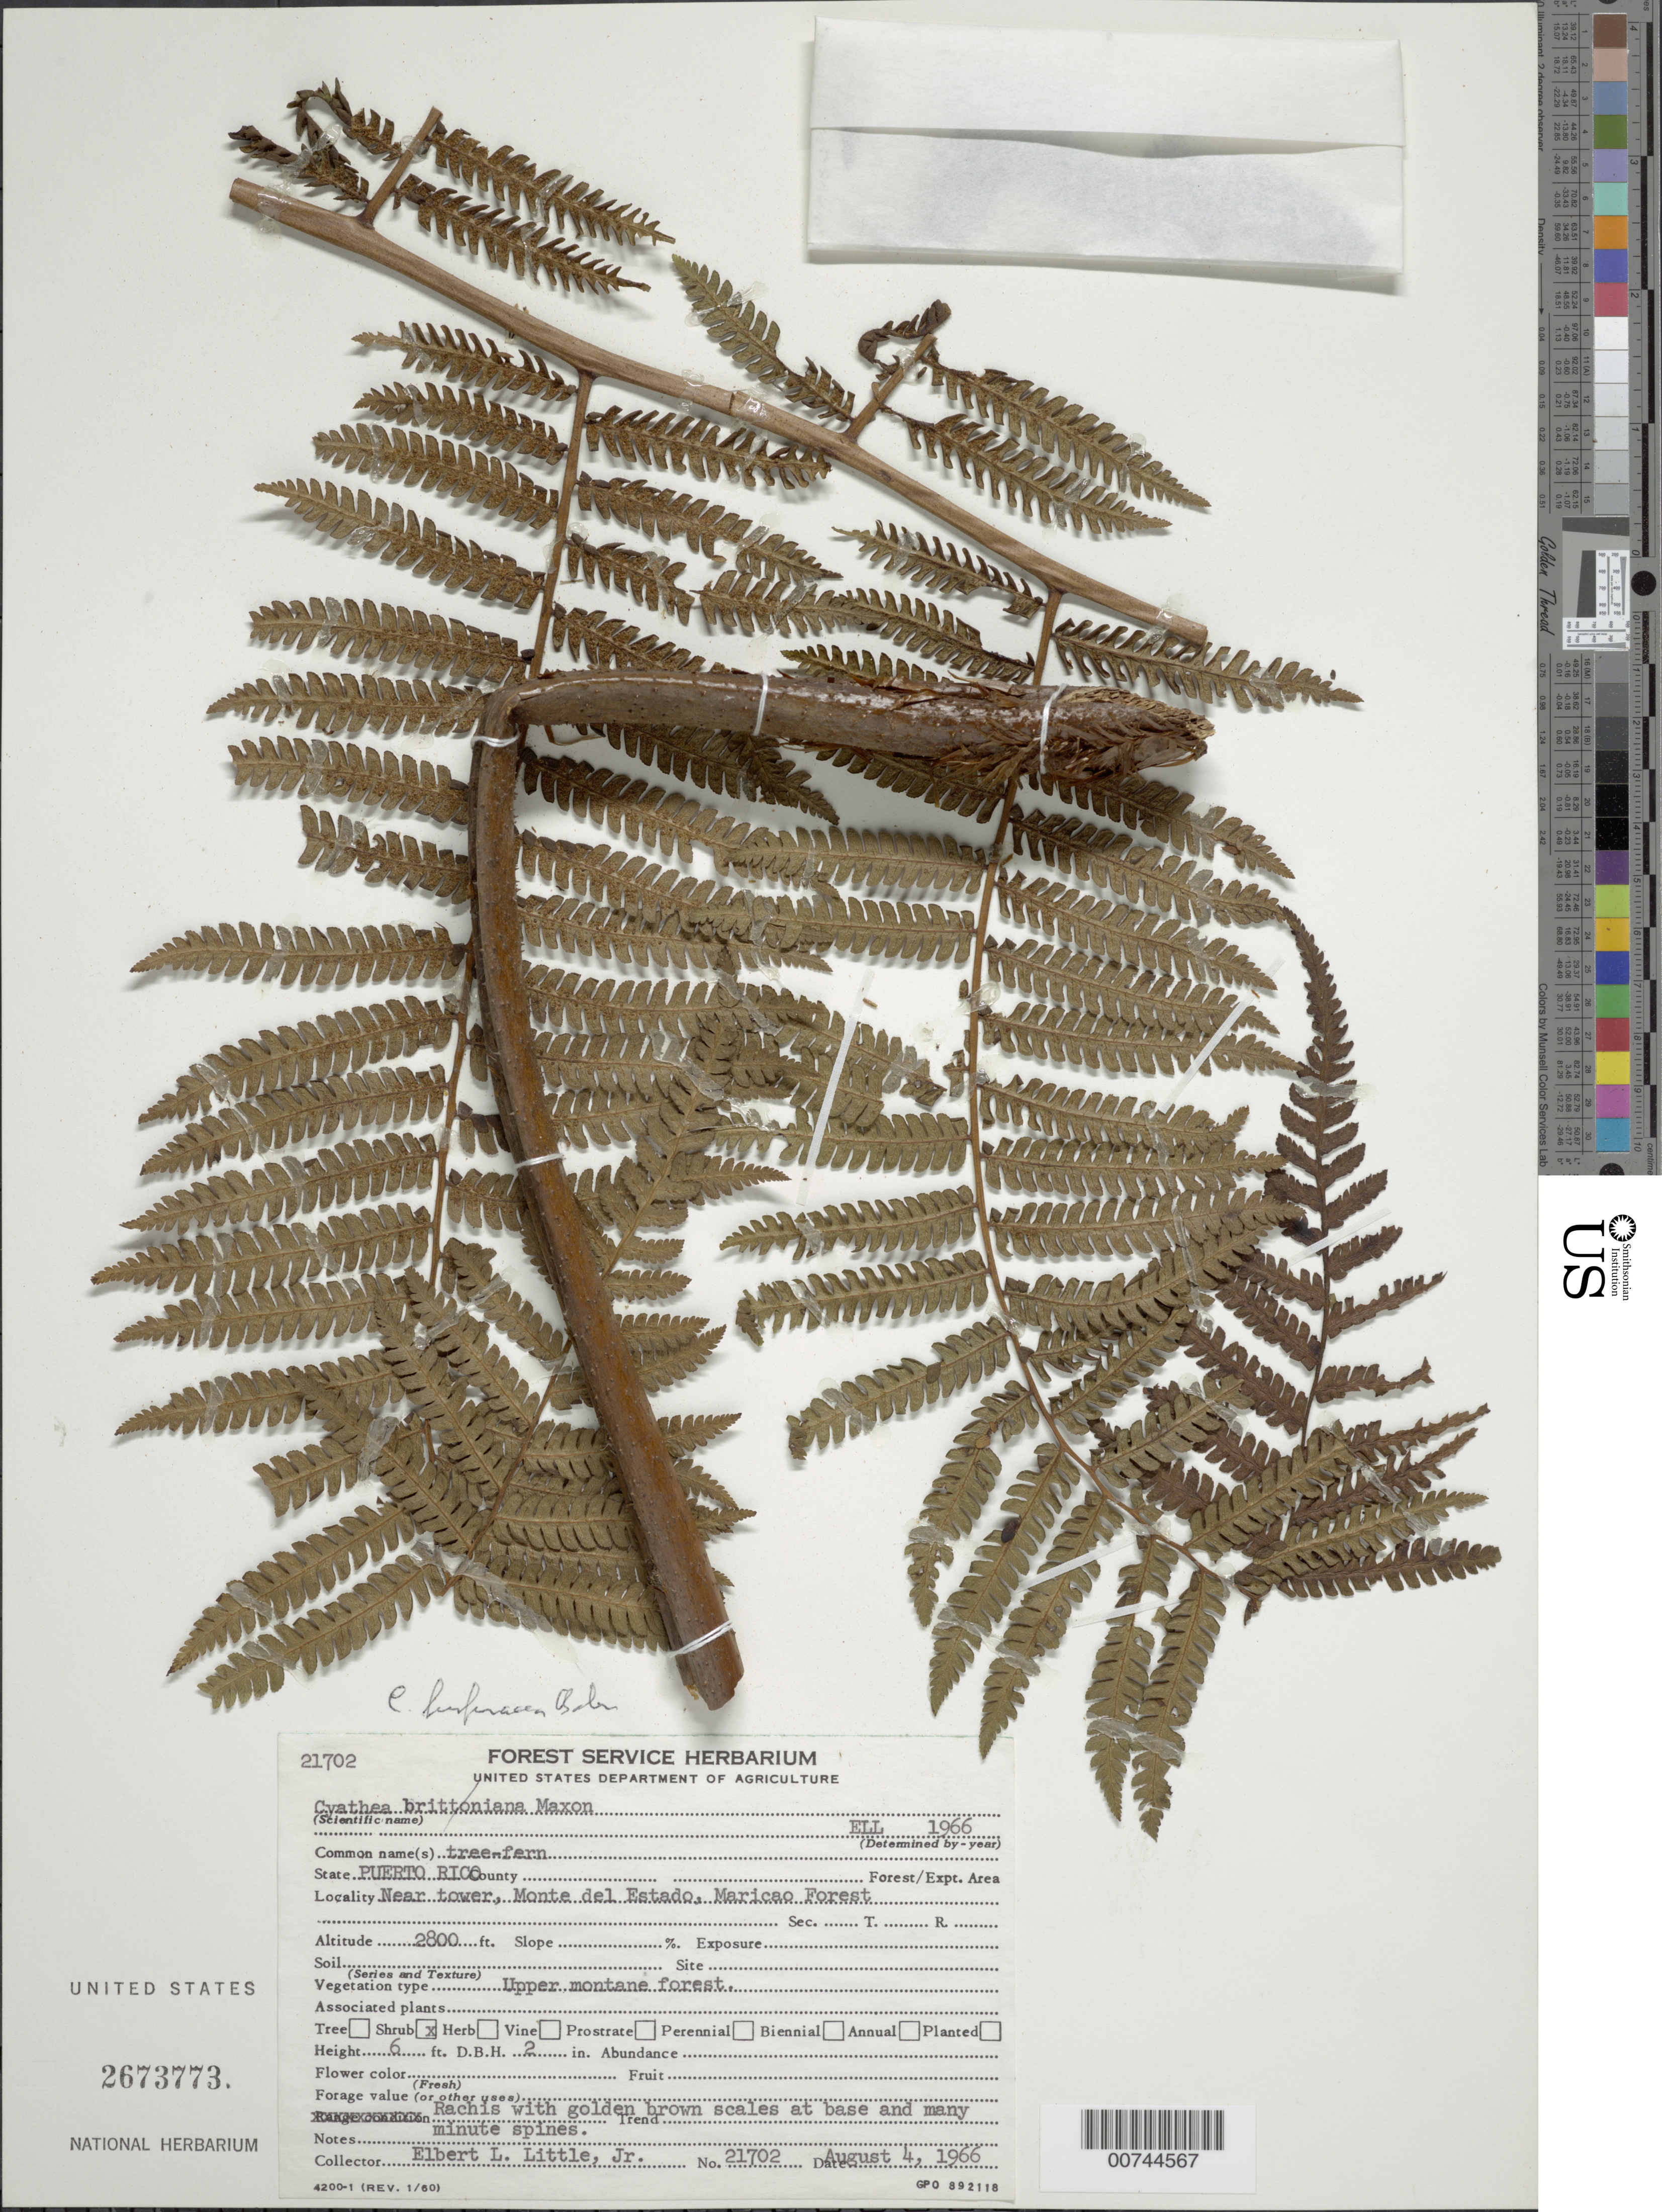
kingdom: Plantae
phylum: Tracheophyta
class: Polypodiopsida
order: Cyatheales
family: Cyatheaceae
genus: Cyathea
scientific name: Cyathea furfuracea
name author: Christ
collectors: E. L. Little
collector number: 21702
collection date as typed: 04 Aug 1966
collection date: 1966-08-04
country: Puerto Rico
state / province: Maricao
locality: Near Tower, Monte del Estado. Maricao Forest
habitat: Upper montane forest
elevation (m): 853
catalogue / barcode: US 2673773